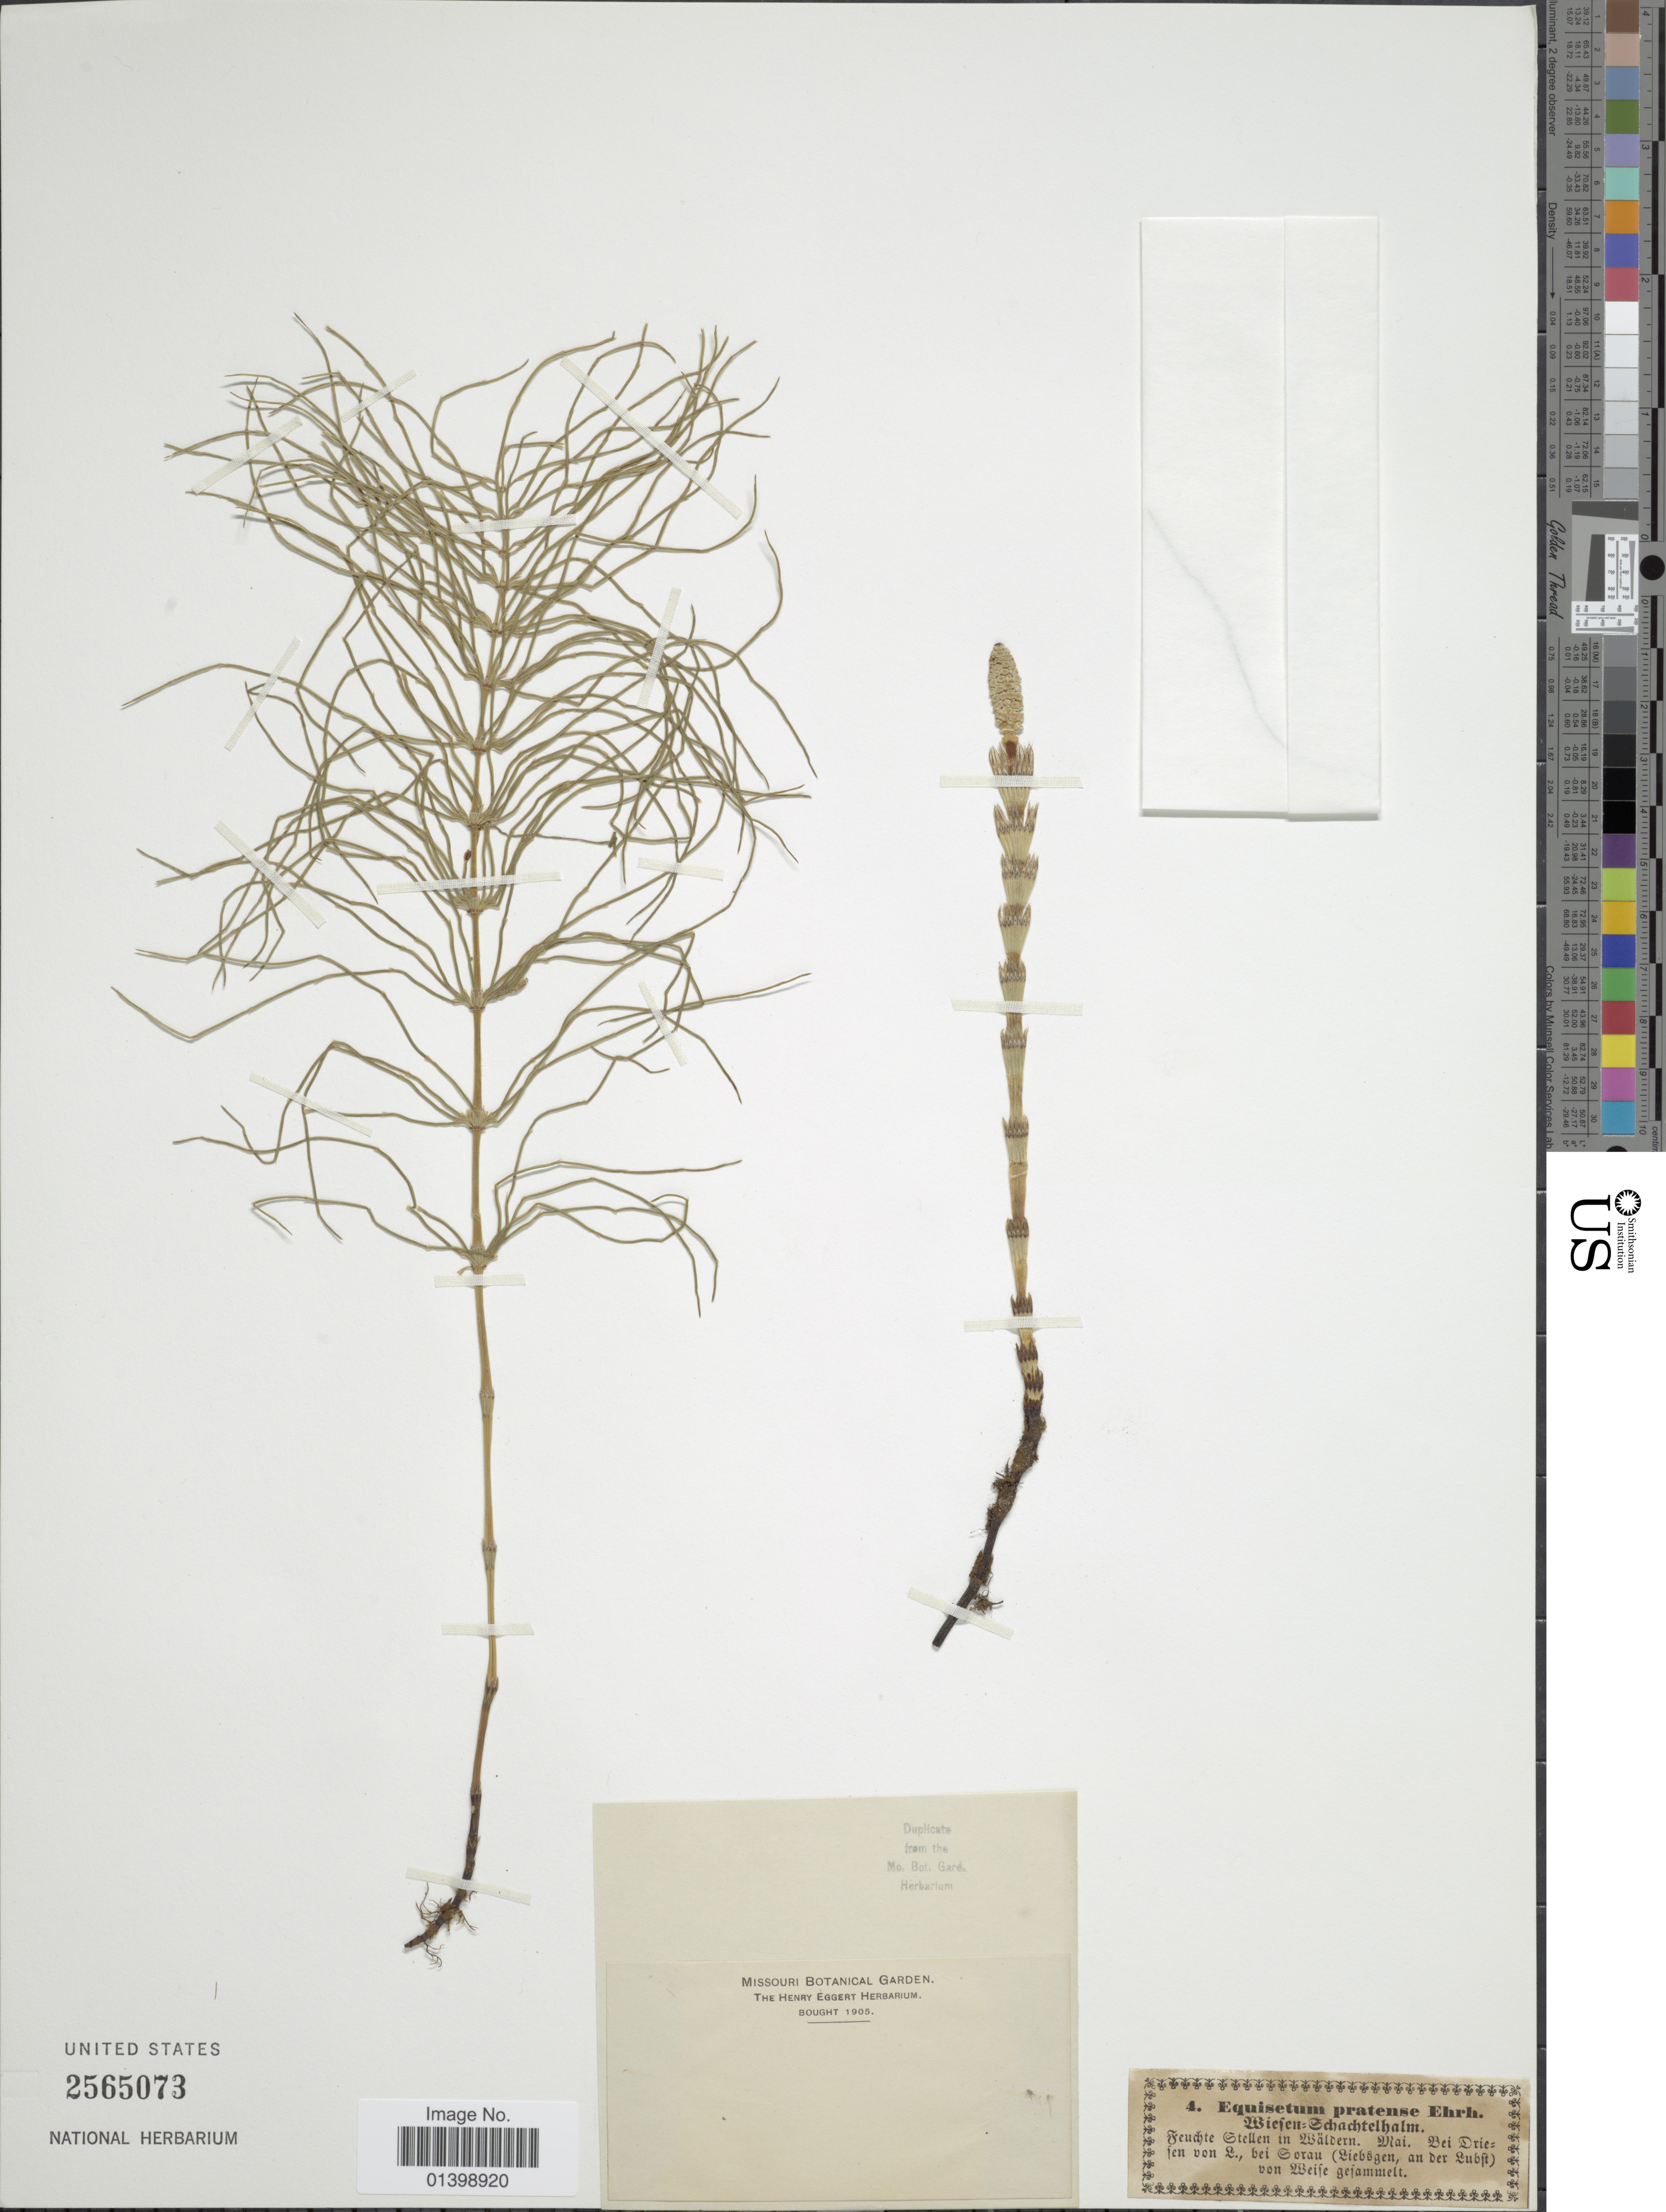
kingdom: Plantae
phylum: Tracheophyta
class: Polypodiopsida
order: Equisetales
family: Equisetaceae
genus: Equisetum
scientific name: Equisetum pratense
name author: Ehrh.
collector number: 4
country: Poland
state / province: Lubuskie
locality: Feuchte Stellen in Wälderen, bei Driefen von L., bei Gorau (liebsgen, an der Lubft) [interpreted]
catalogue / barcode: US 2565073